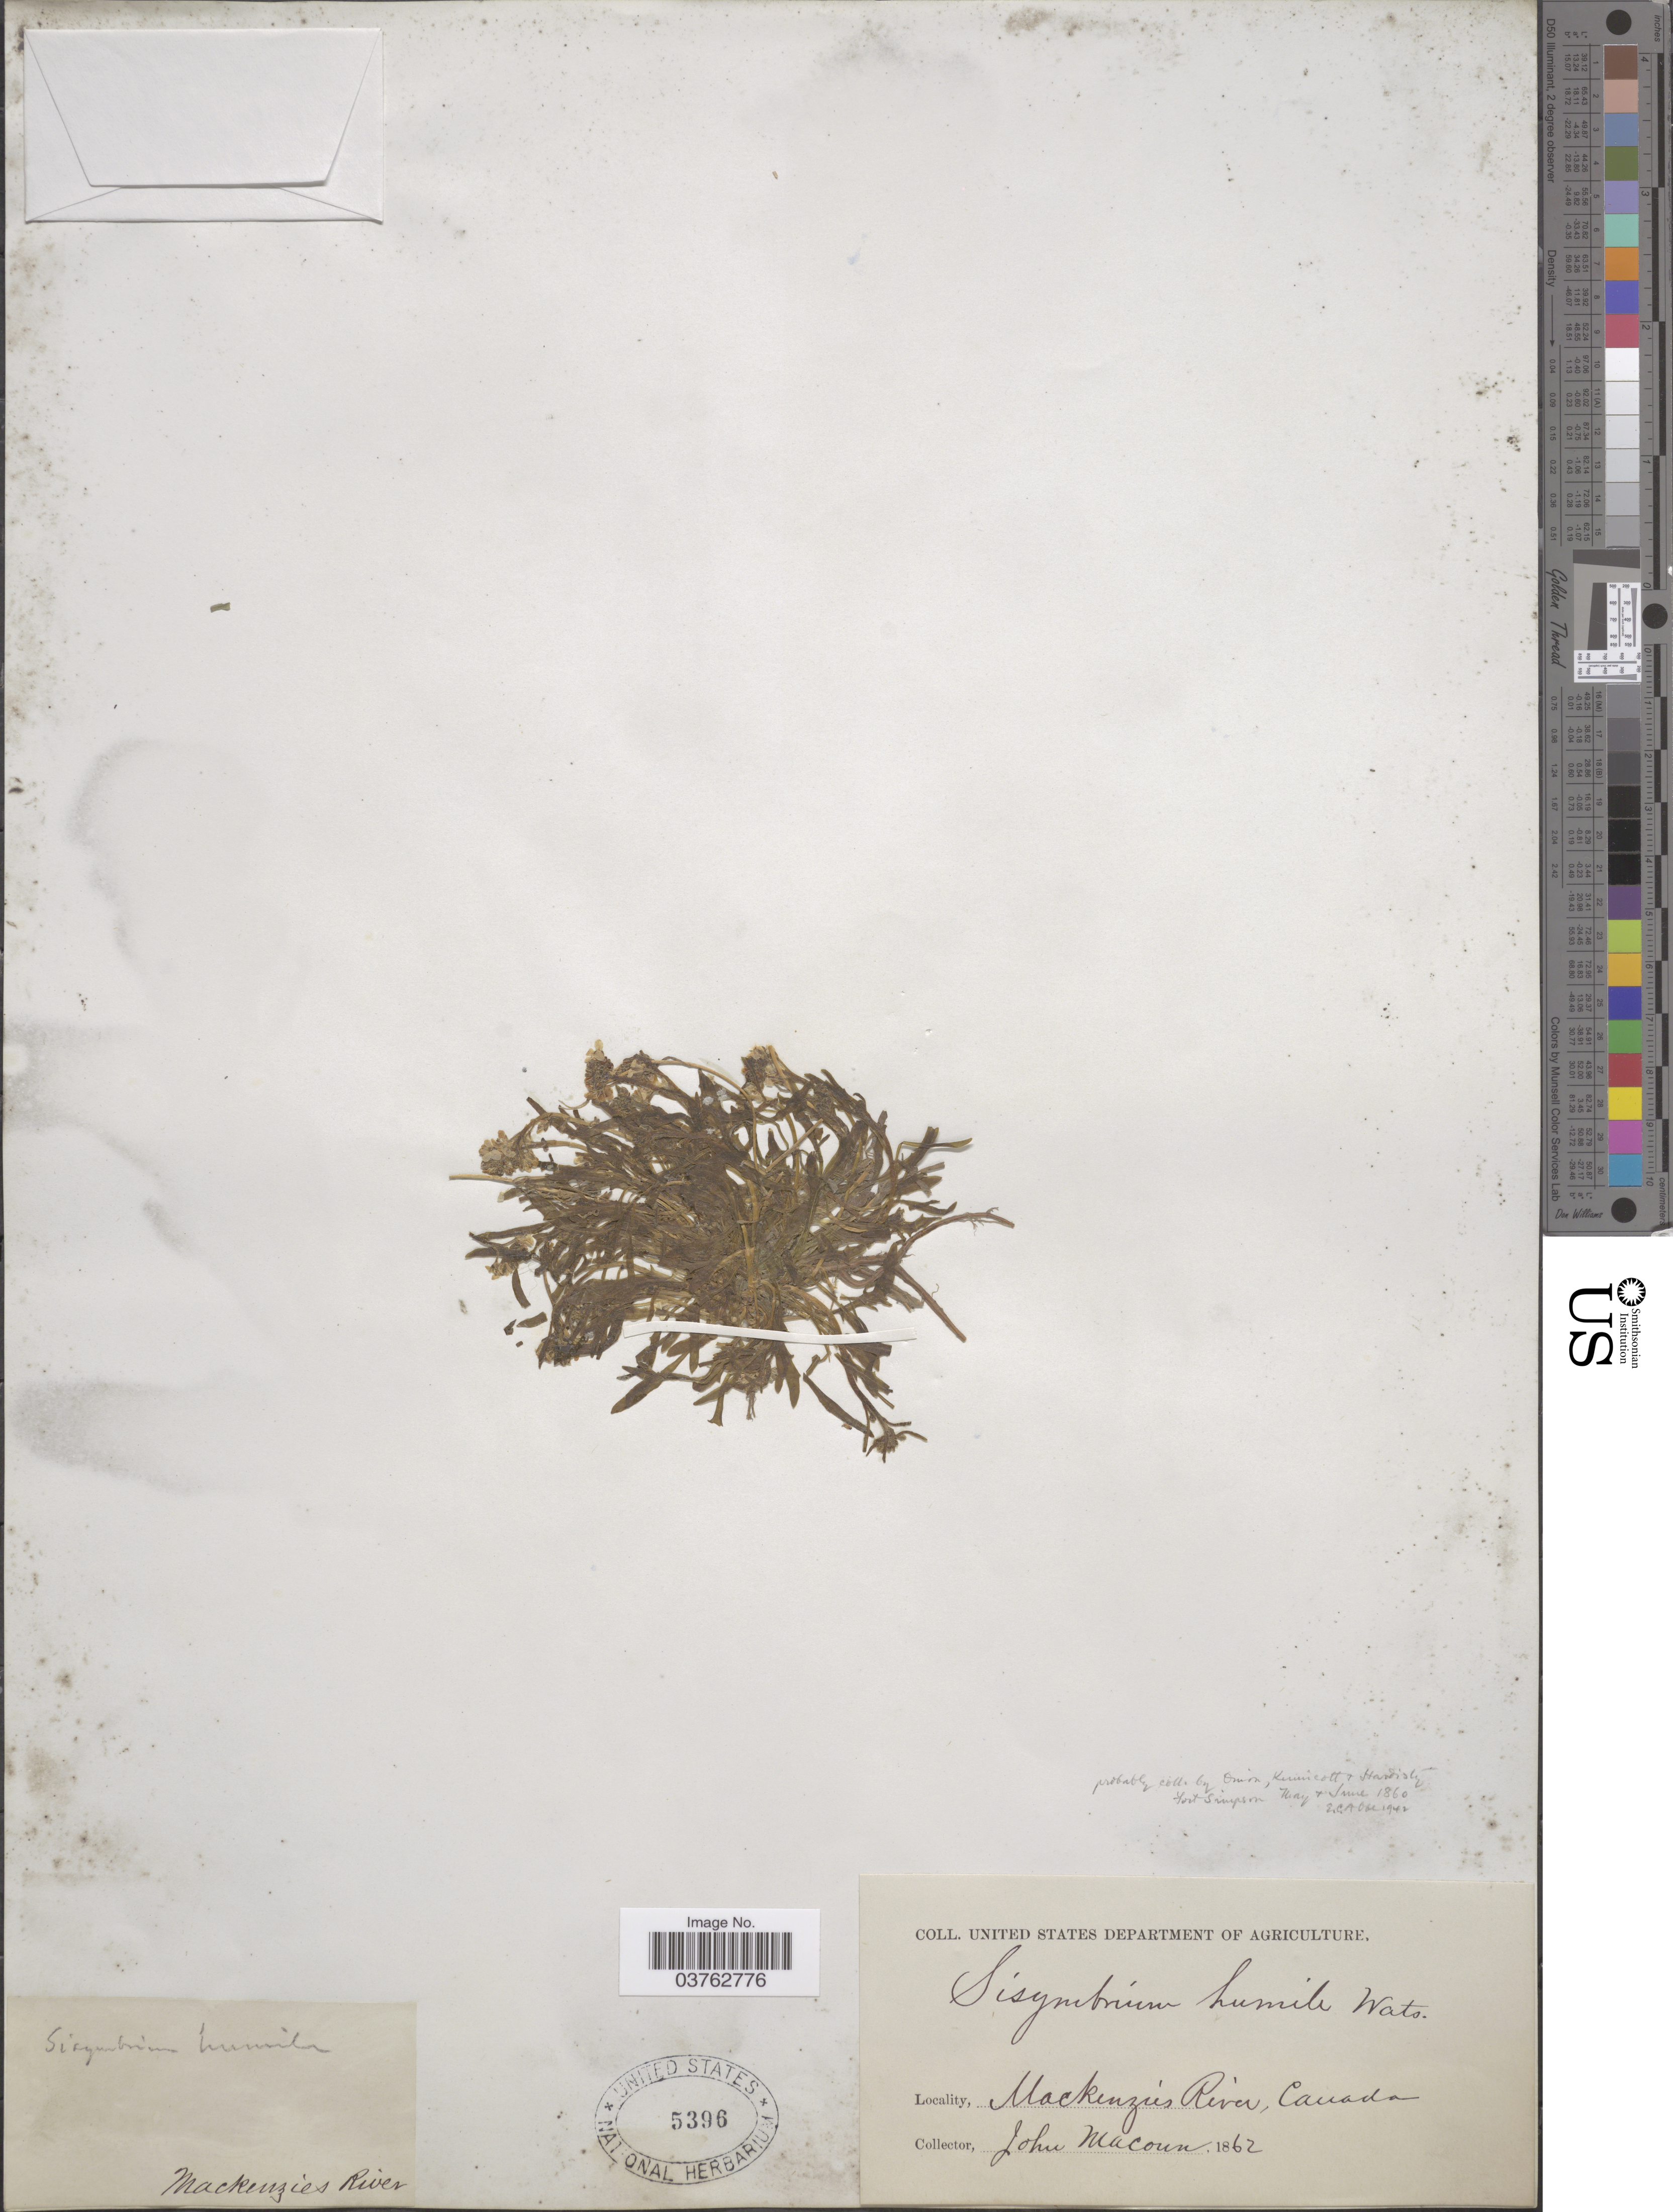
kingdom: Plantae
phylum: Tracheophyta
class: Magnoliopsida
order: Brassicales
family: Brassicaceae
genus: Braya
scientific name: Braya humilis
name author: (C.A. Mey.) B.L. Rob.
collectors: J. Macoun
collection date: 1862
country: Canada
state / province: Yukon Territory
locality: Mackenzies River.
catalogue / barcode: US 5396